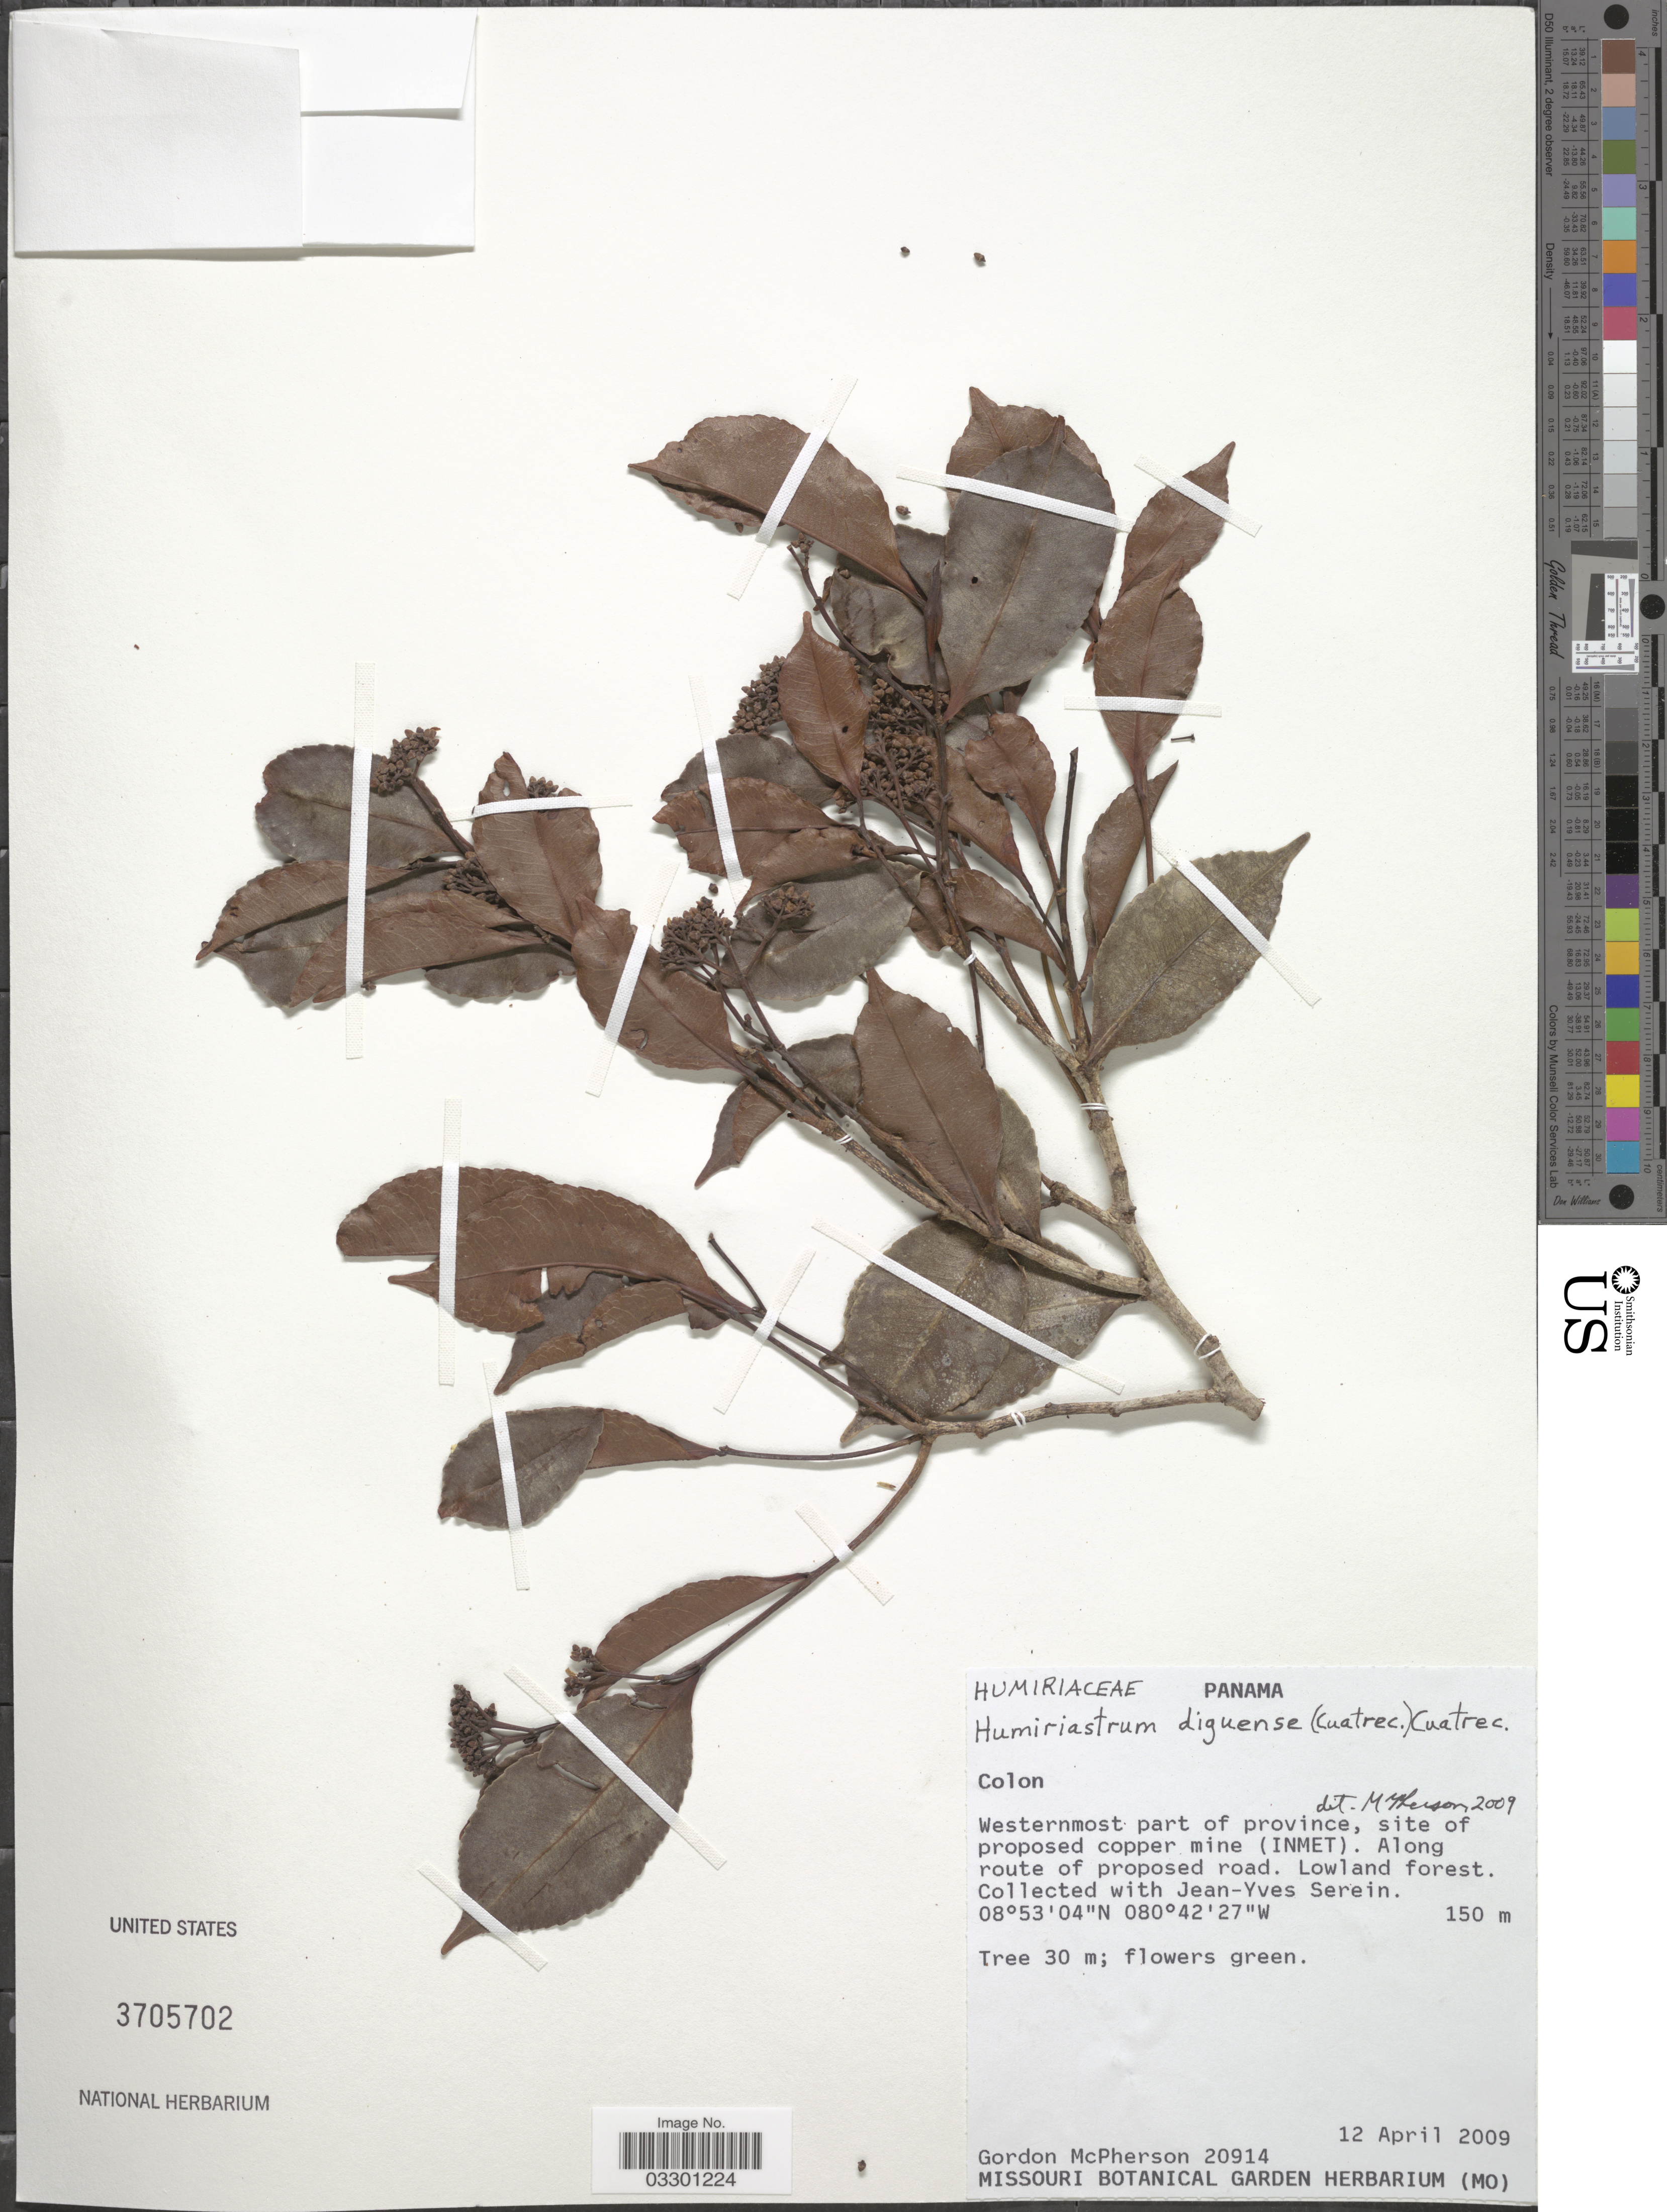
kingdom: Plantae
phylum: Tracheophyta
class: Magnoliopsida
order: Malpighiales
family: Humiriaceae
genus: Humiriastrum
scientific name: Humiriastrum diguense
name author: (Cuatrec.) Cuatrec.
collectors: G. D. McPherson & J. Serein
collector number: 20914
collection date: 2009-04-12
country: Panama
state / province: Colón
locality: Westernmost part of province, site of proposed copper mine (Inmet). Along route of proposed road.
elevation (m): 150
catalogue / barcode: US 3705702